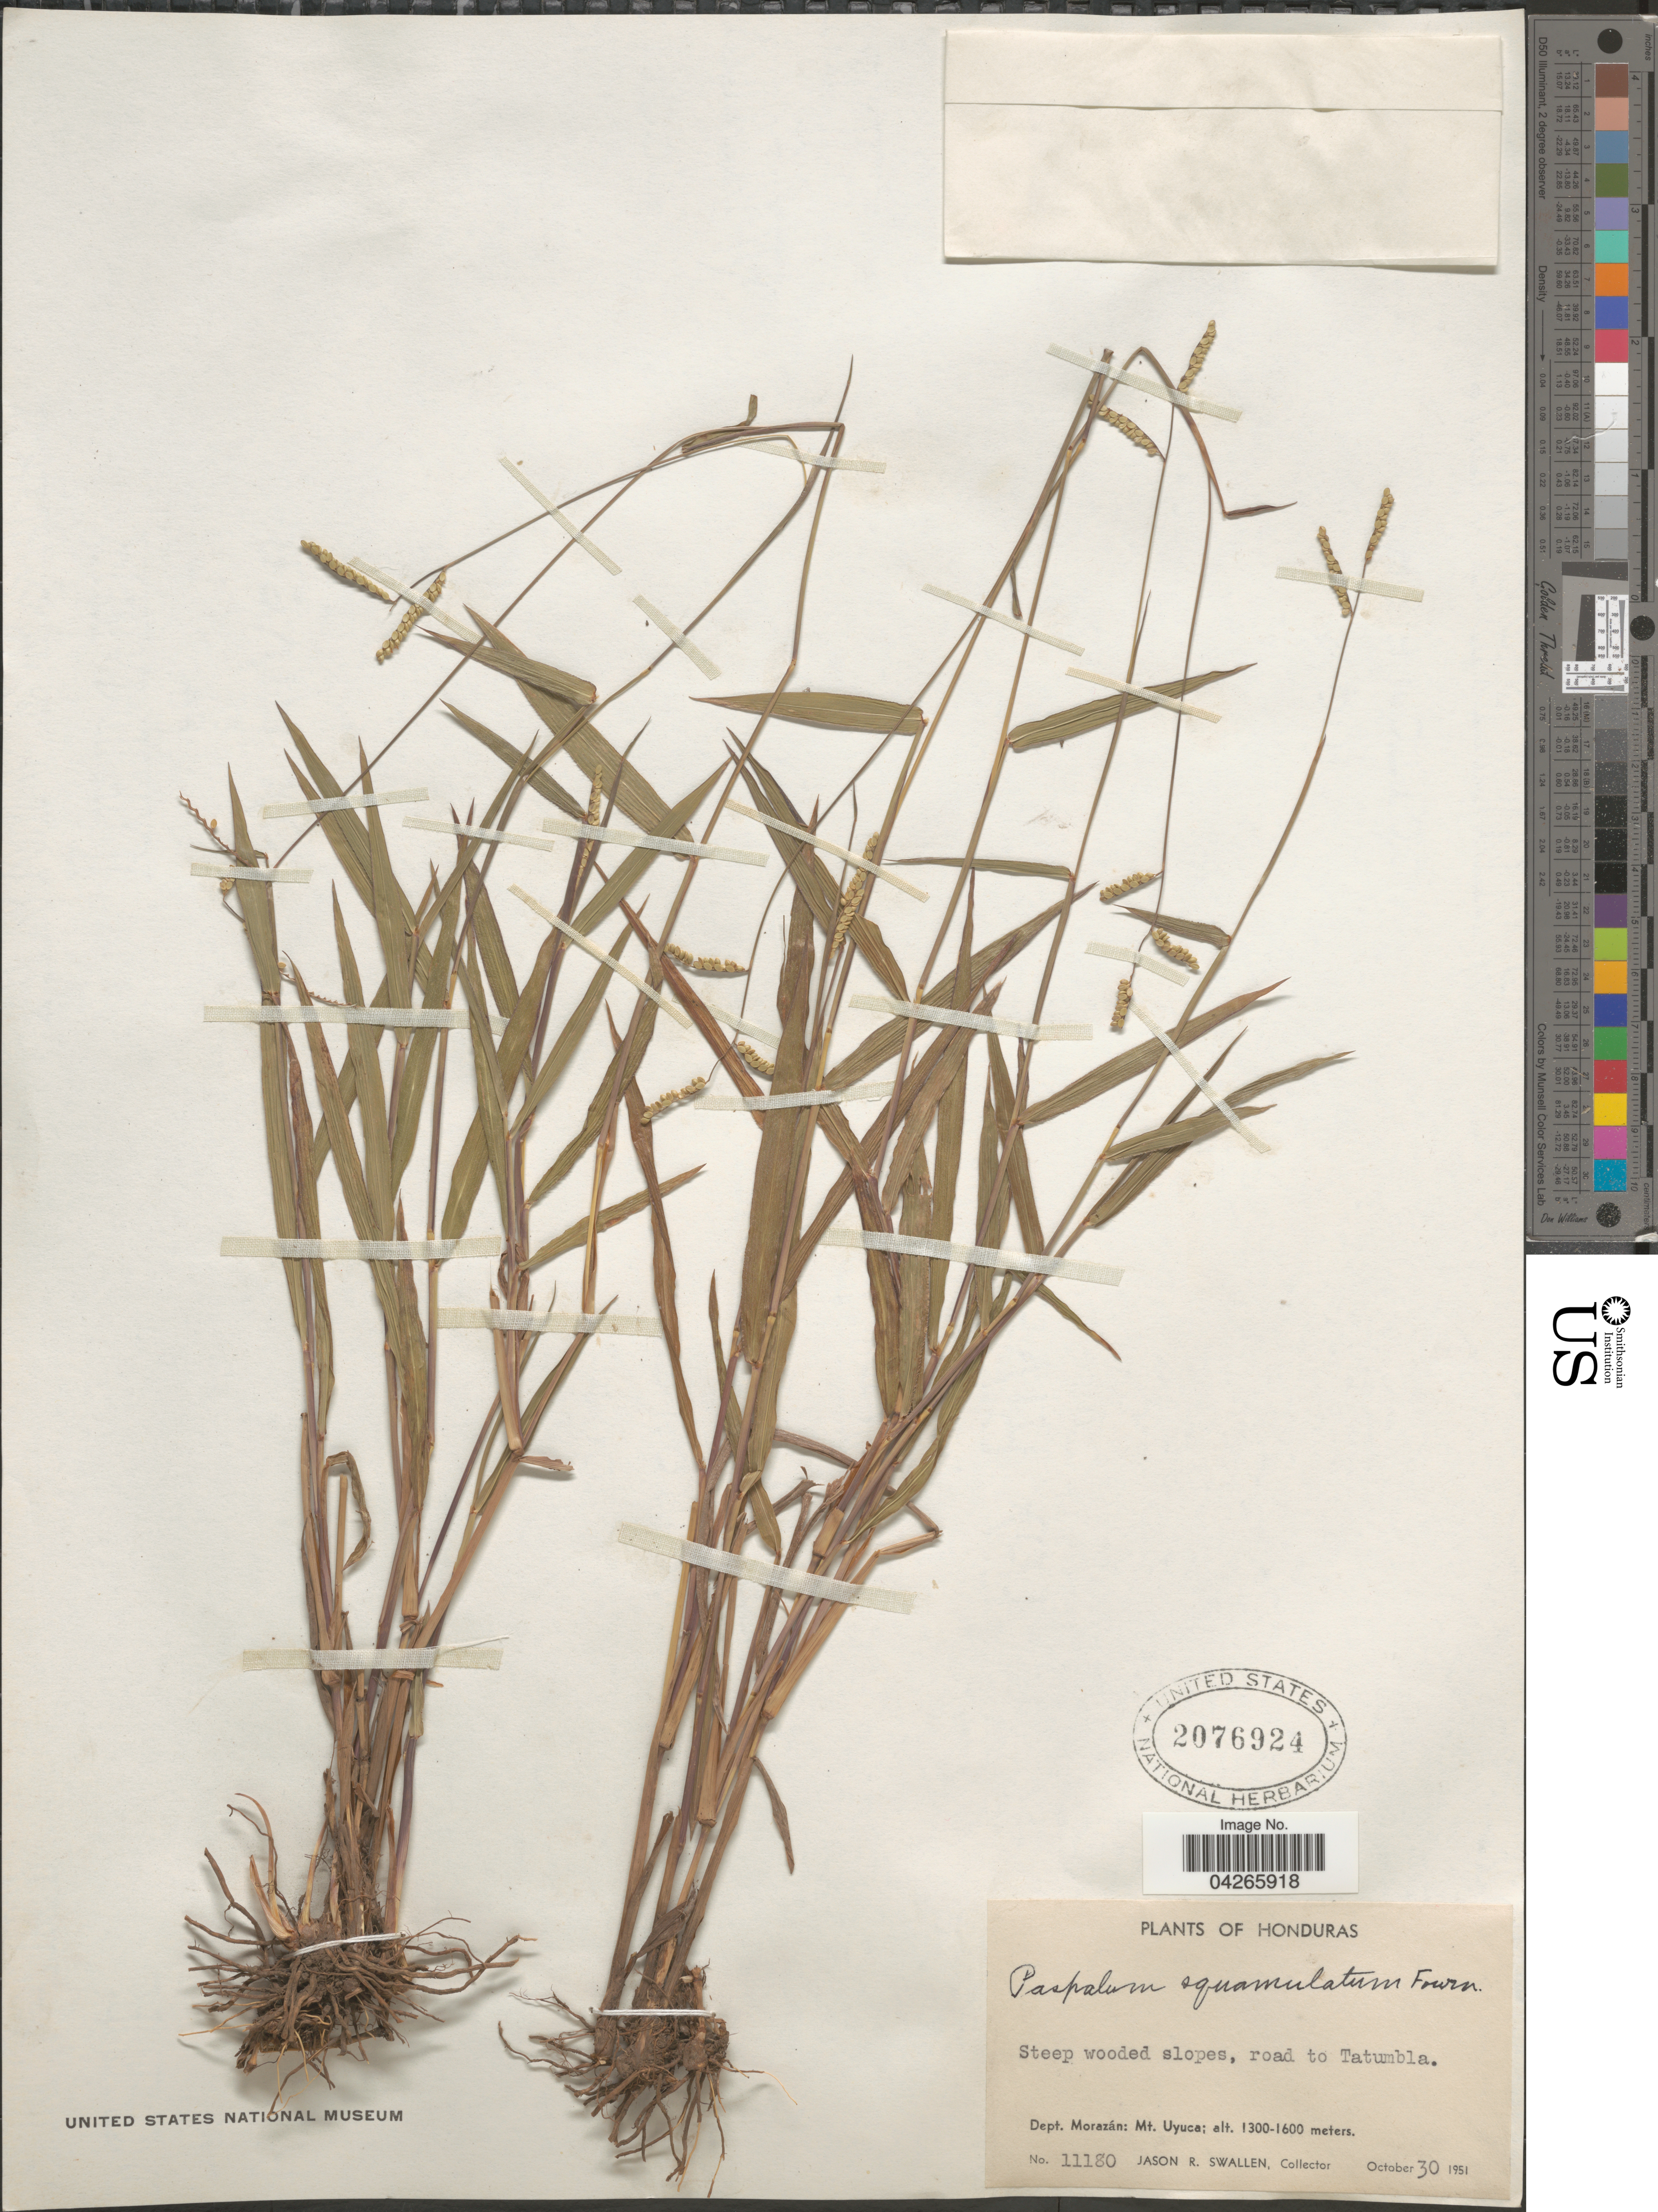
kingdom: Plantae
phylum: Tracheophyta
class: Liliopsida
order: Poales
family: Poaceae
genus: Paspalum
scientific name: Paspalum squamulatum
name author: E. Fourn.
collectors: J. R. Swallen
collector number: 11180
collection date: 1951-10-30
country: Honduras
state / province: Fco. Morazán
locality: Road to Tatumbla. Dept. Morazán: Mt. Uyuca.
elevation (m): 1300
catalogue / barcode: US 2076924